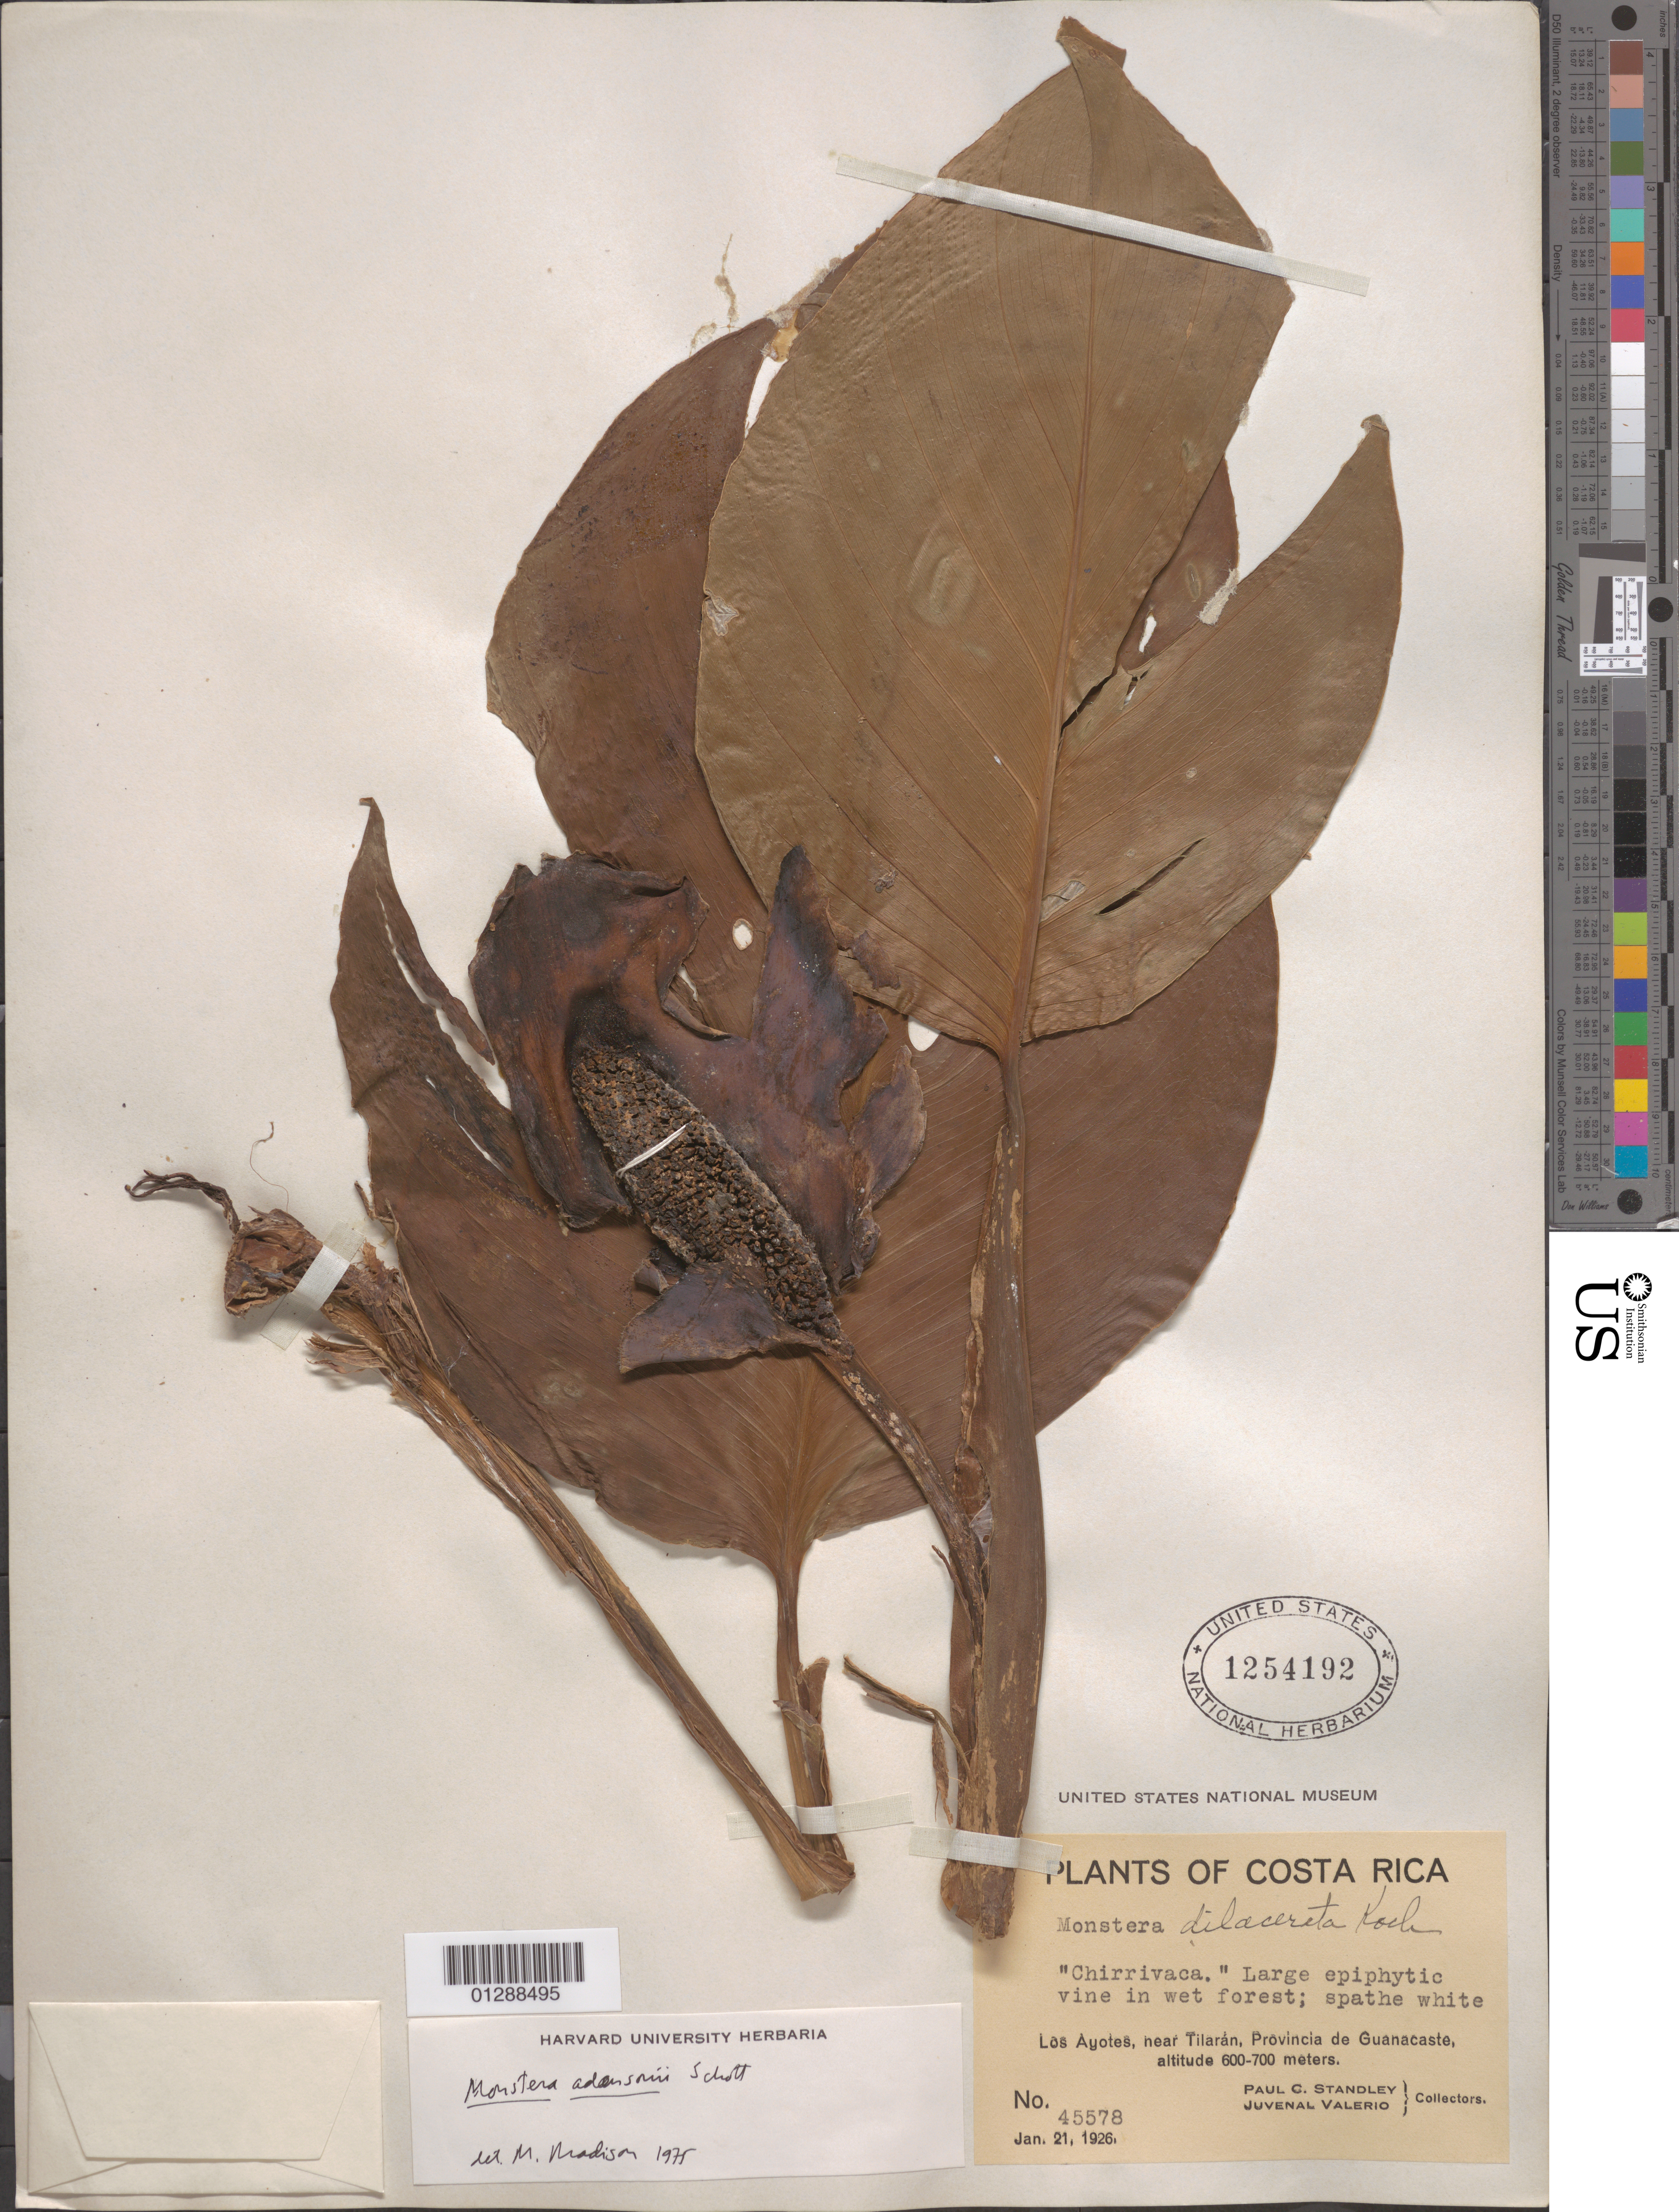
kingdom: Plantae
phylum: Tracheophyta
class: Liliopsida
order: Alismatales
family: Araceae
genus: Monstera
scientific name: Monstera adansonii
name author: Schott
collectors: P. C. Standley & J. Valerio R.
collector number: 45578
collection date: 1926-01-21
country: Costa Rica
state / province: Guanacaste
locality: Los Ayotes, near Tilarán.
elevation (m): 600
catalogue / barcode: US 1254192